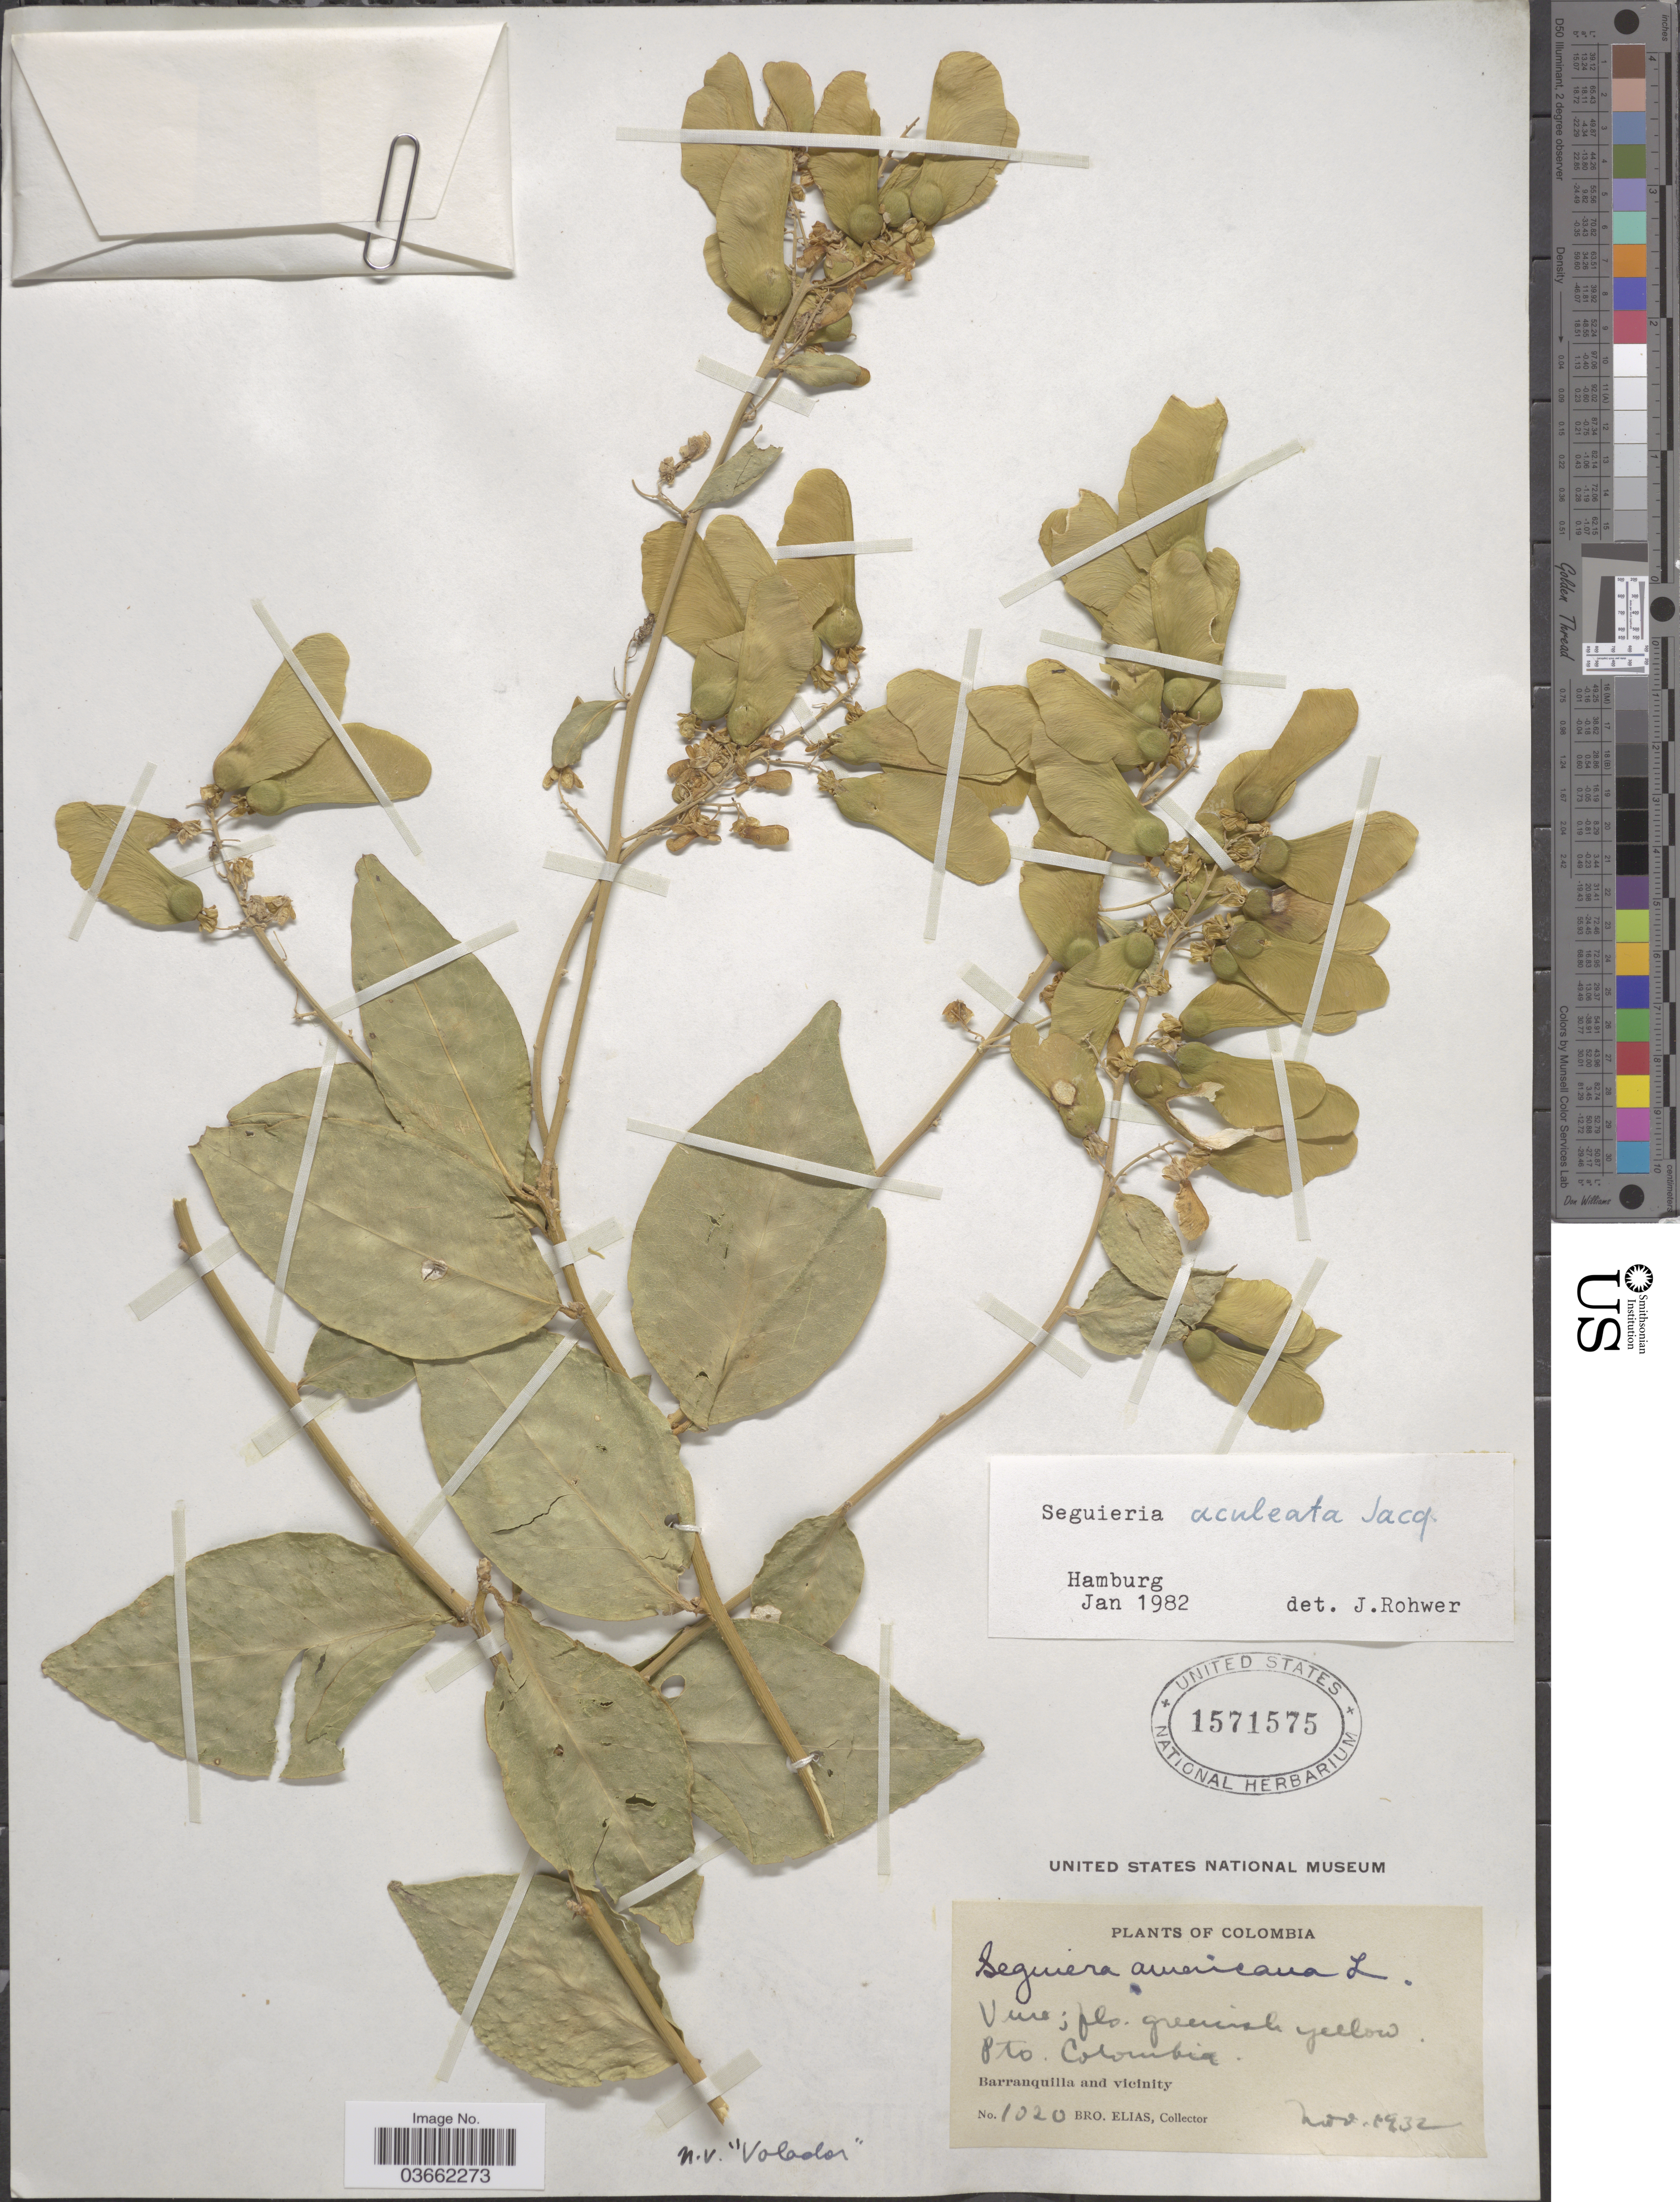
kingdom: Plantae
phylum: Tracheophyta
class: Magnoliopsida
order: Caryophyllales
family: Phytolaccaceae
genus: Seguieria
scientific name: Seguieria aculeata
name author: Jacq.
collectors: Bro. Elias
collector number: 1020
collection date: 1932-11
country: Colombia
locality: Pto. Colombia. Barranquilla and vicinity.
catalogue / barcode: US 1571575